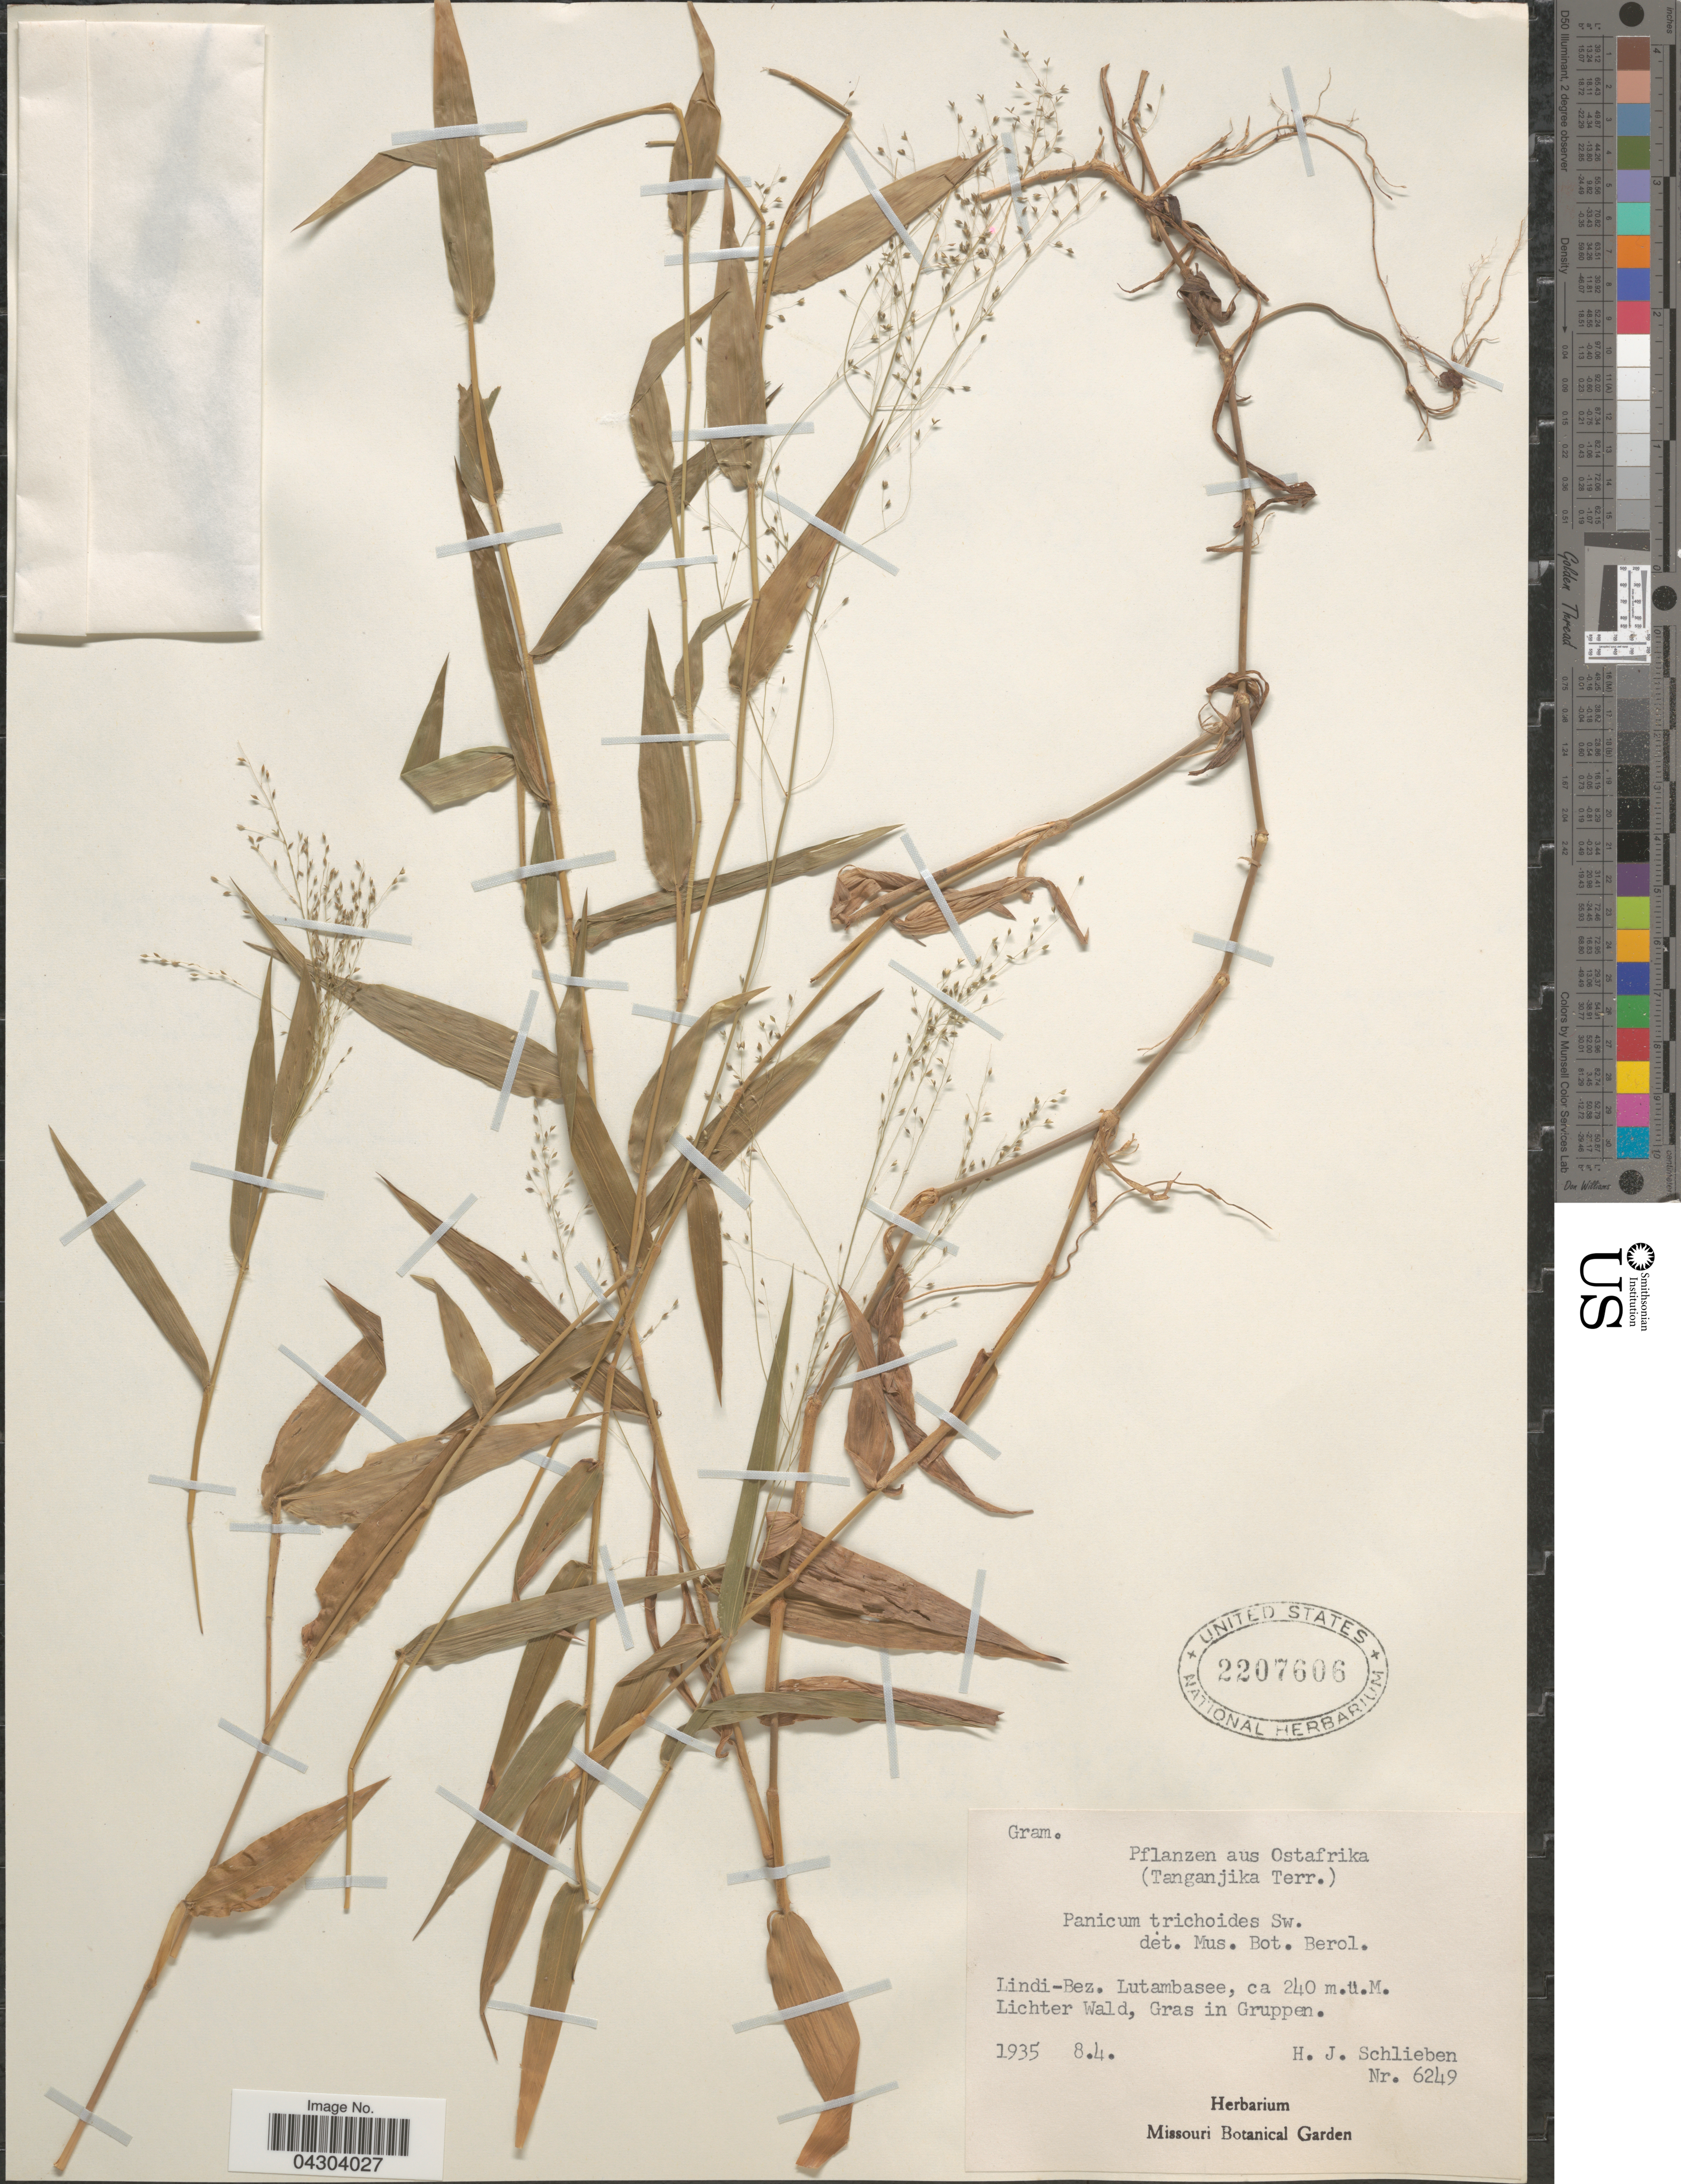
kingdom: Plantae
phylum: Tracheophyta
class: Liliopsida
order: Poales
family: Poaceae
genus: Panicum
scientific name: Panicum trichoides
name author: Sw.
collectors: H. J. Schlieben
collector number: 6249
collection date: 1935-08-04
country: Tanzania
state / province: Lindi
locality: Ostafrika. (Tanganjika Terr.). Lindi-Bez. Lutambasee.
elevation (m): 240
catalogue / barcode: US 2207606